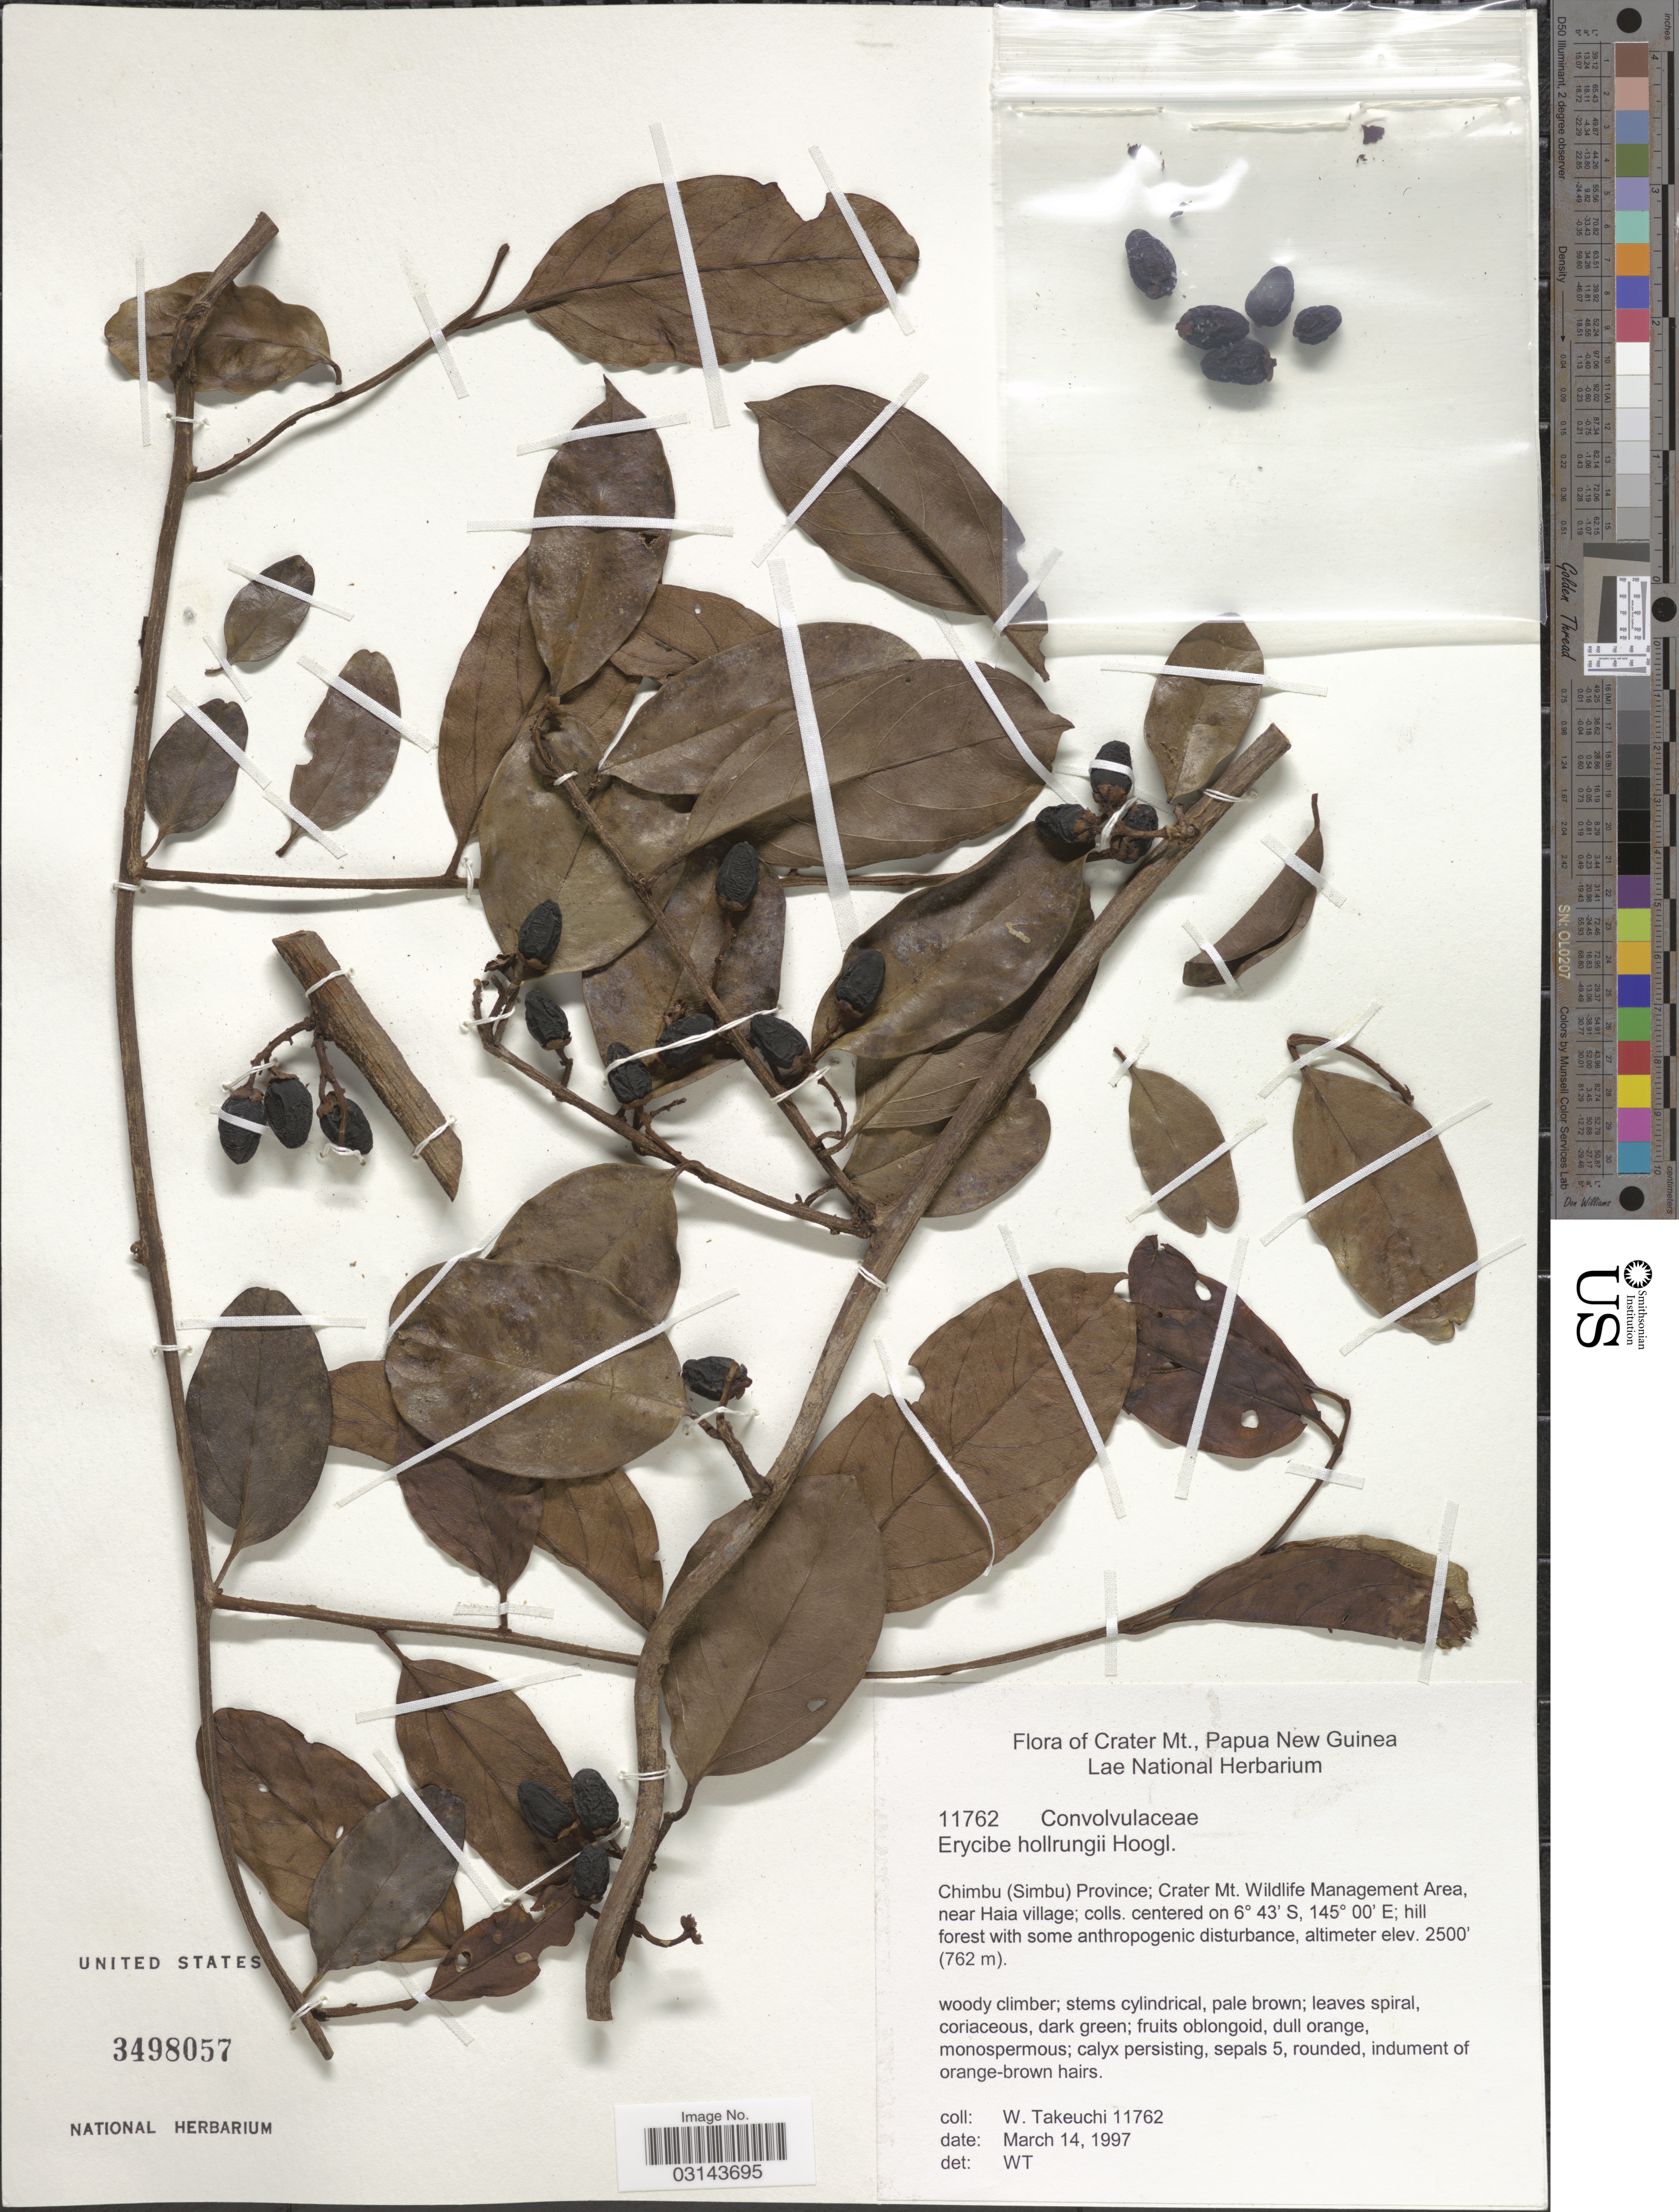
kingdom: Plantae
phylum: Tracheophyta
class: Magnoliopsida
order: Solanales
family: Convolvulaceae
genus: Erycibe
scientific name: Erycibe hollrungii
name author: Hoogland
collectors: W. Takeuchi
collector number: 11762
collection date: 1997-03-14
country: Papua New Guinea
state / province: Chimbu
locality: Crater Mt. Chimbu (Simbu) Province; Crater Mt. Wildlife Management Area, near Haia village.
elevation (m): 762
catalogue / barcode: US 3498057